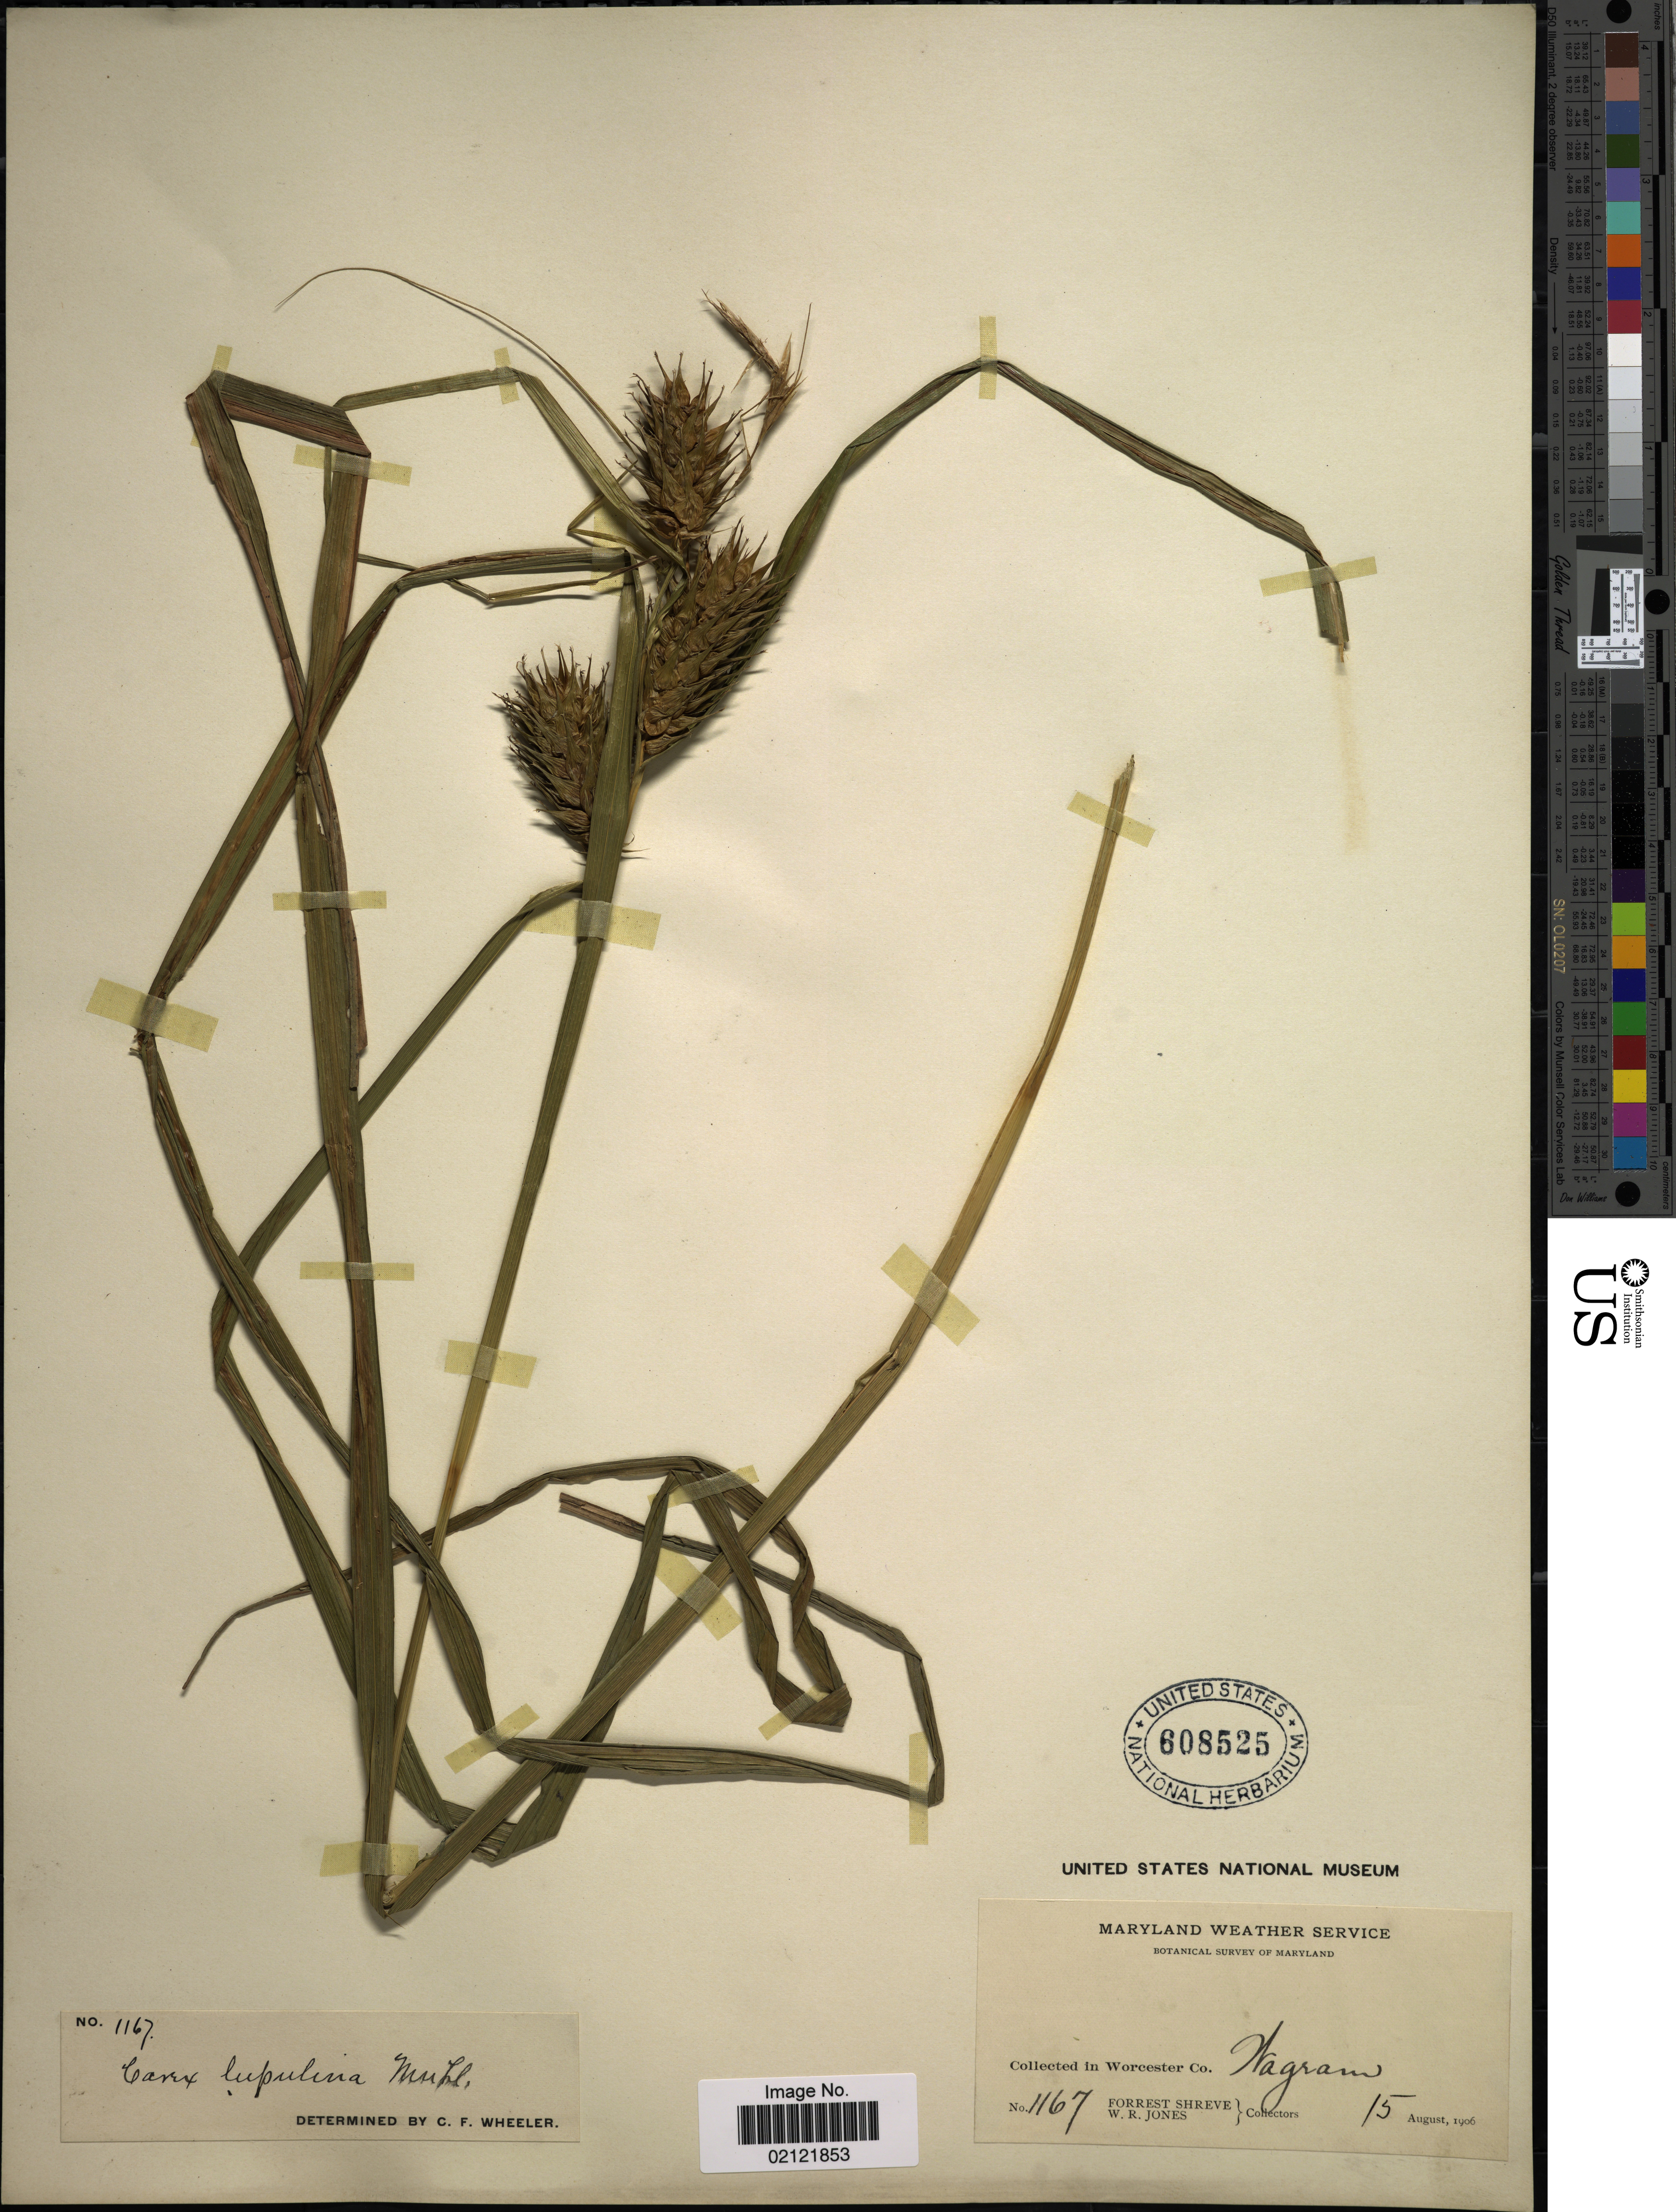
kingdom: Plantae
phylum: Tracheophyta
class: Liliopsida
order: Poales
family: Cyperaceae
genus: Carex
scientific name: Carex lupulina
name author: Muhl. ex Willd.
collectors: F. Shreve & W. R. Jones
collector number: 1167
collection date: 1906-08-15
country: United States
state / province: Maryland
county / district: Worcester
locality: Maryland Weather Service. Collected in Worcester Co. Wagram.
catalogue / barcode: US 608525